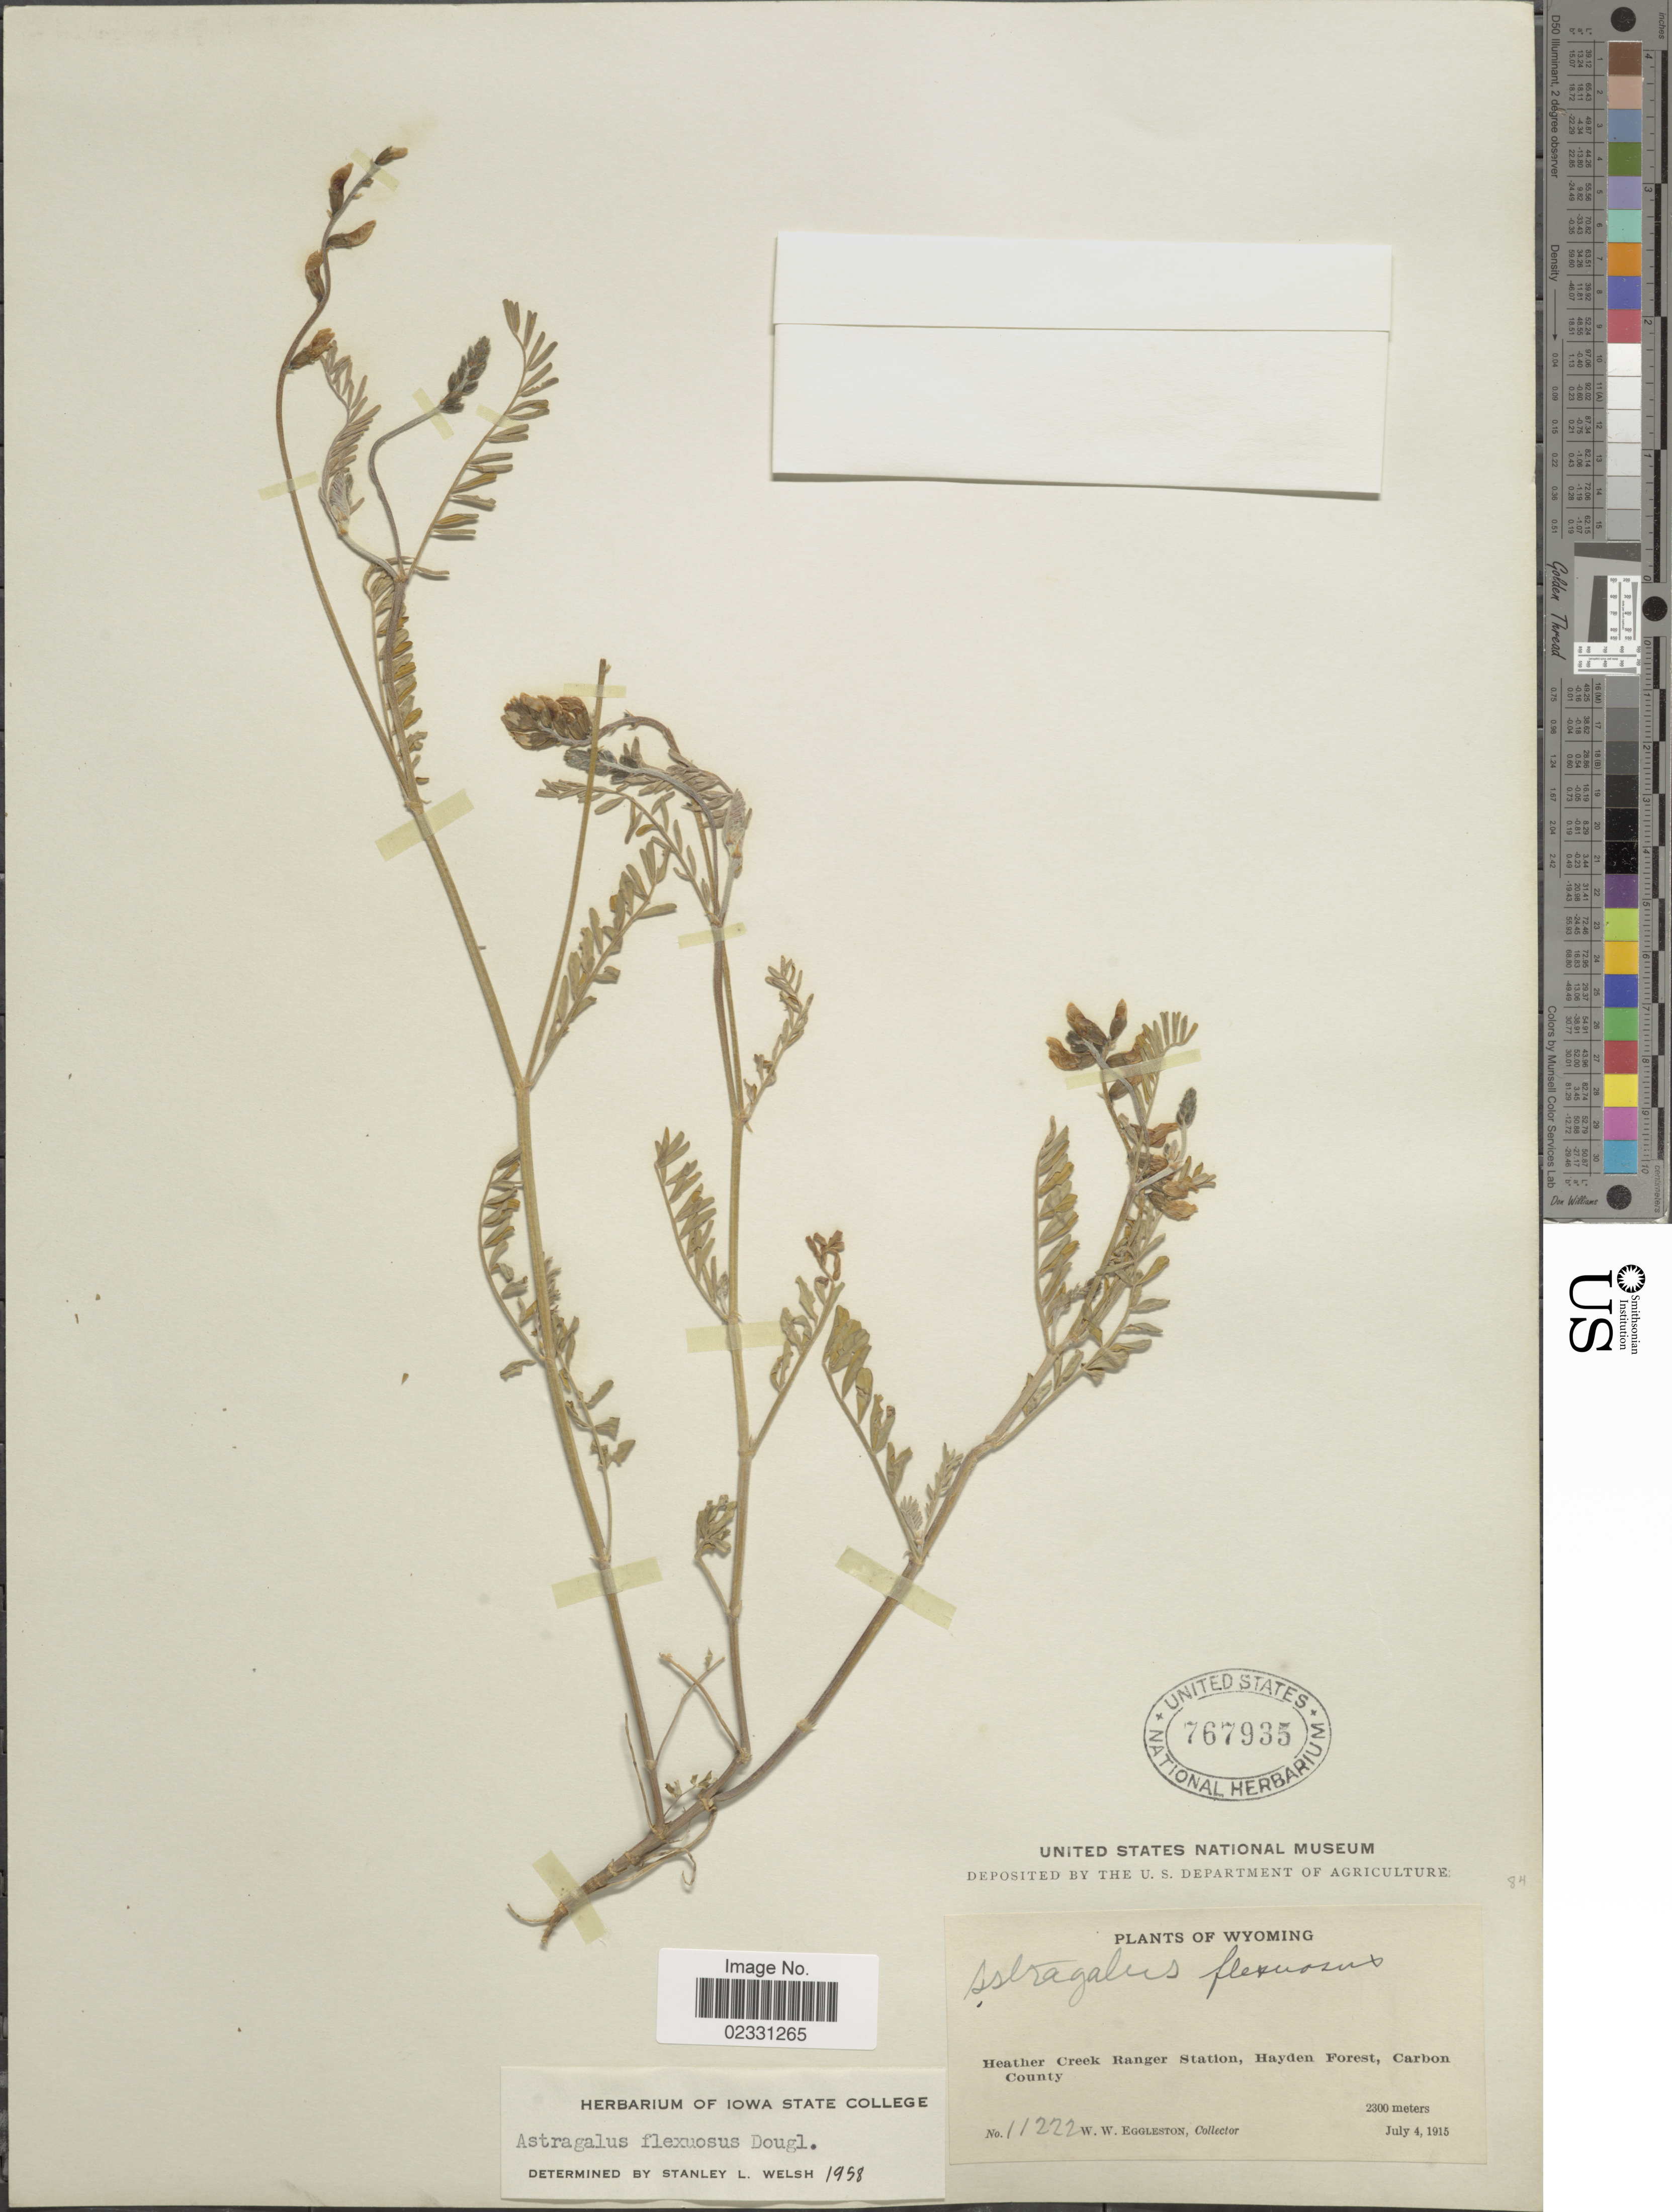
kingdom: Plantae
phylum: Tracheophyta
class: Magnoliopsida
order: Fabales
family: Fabaceae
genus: Astragalus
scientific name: Astragalus flexuosus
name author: (Hook.) Douglas ex G. Don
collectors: W. W. Eggleston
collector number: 11222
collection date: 1915-07-04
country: United States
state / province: Wyoming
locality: Heather Creek Ranger Station, Hayden Forest, Carbon County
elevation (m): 2300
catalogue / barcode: US 767935